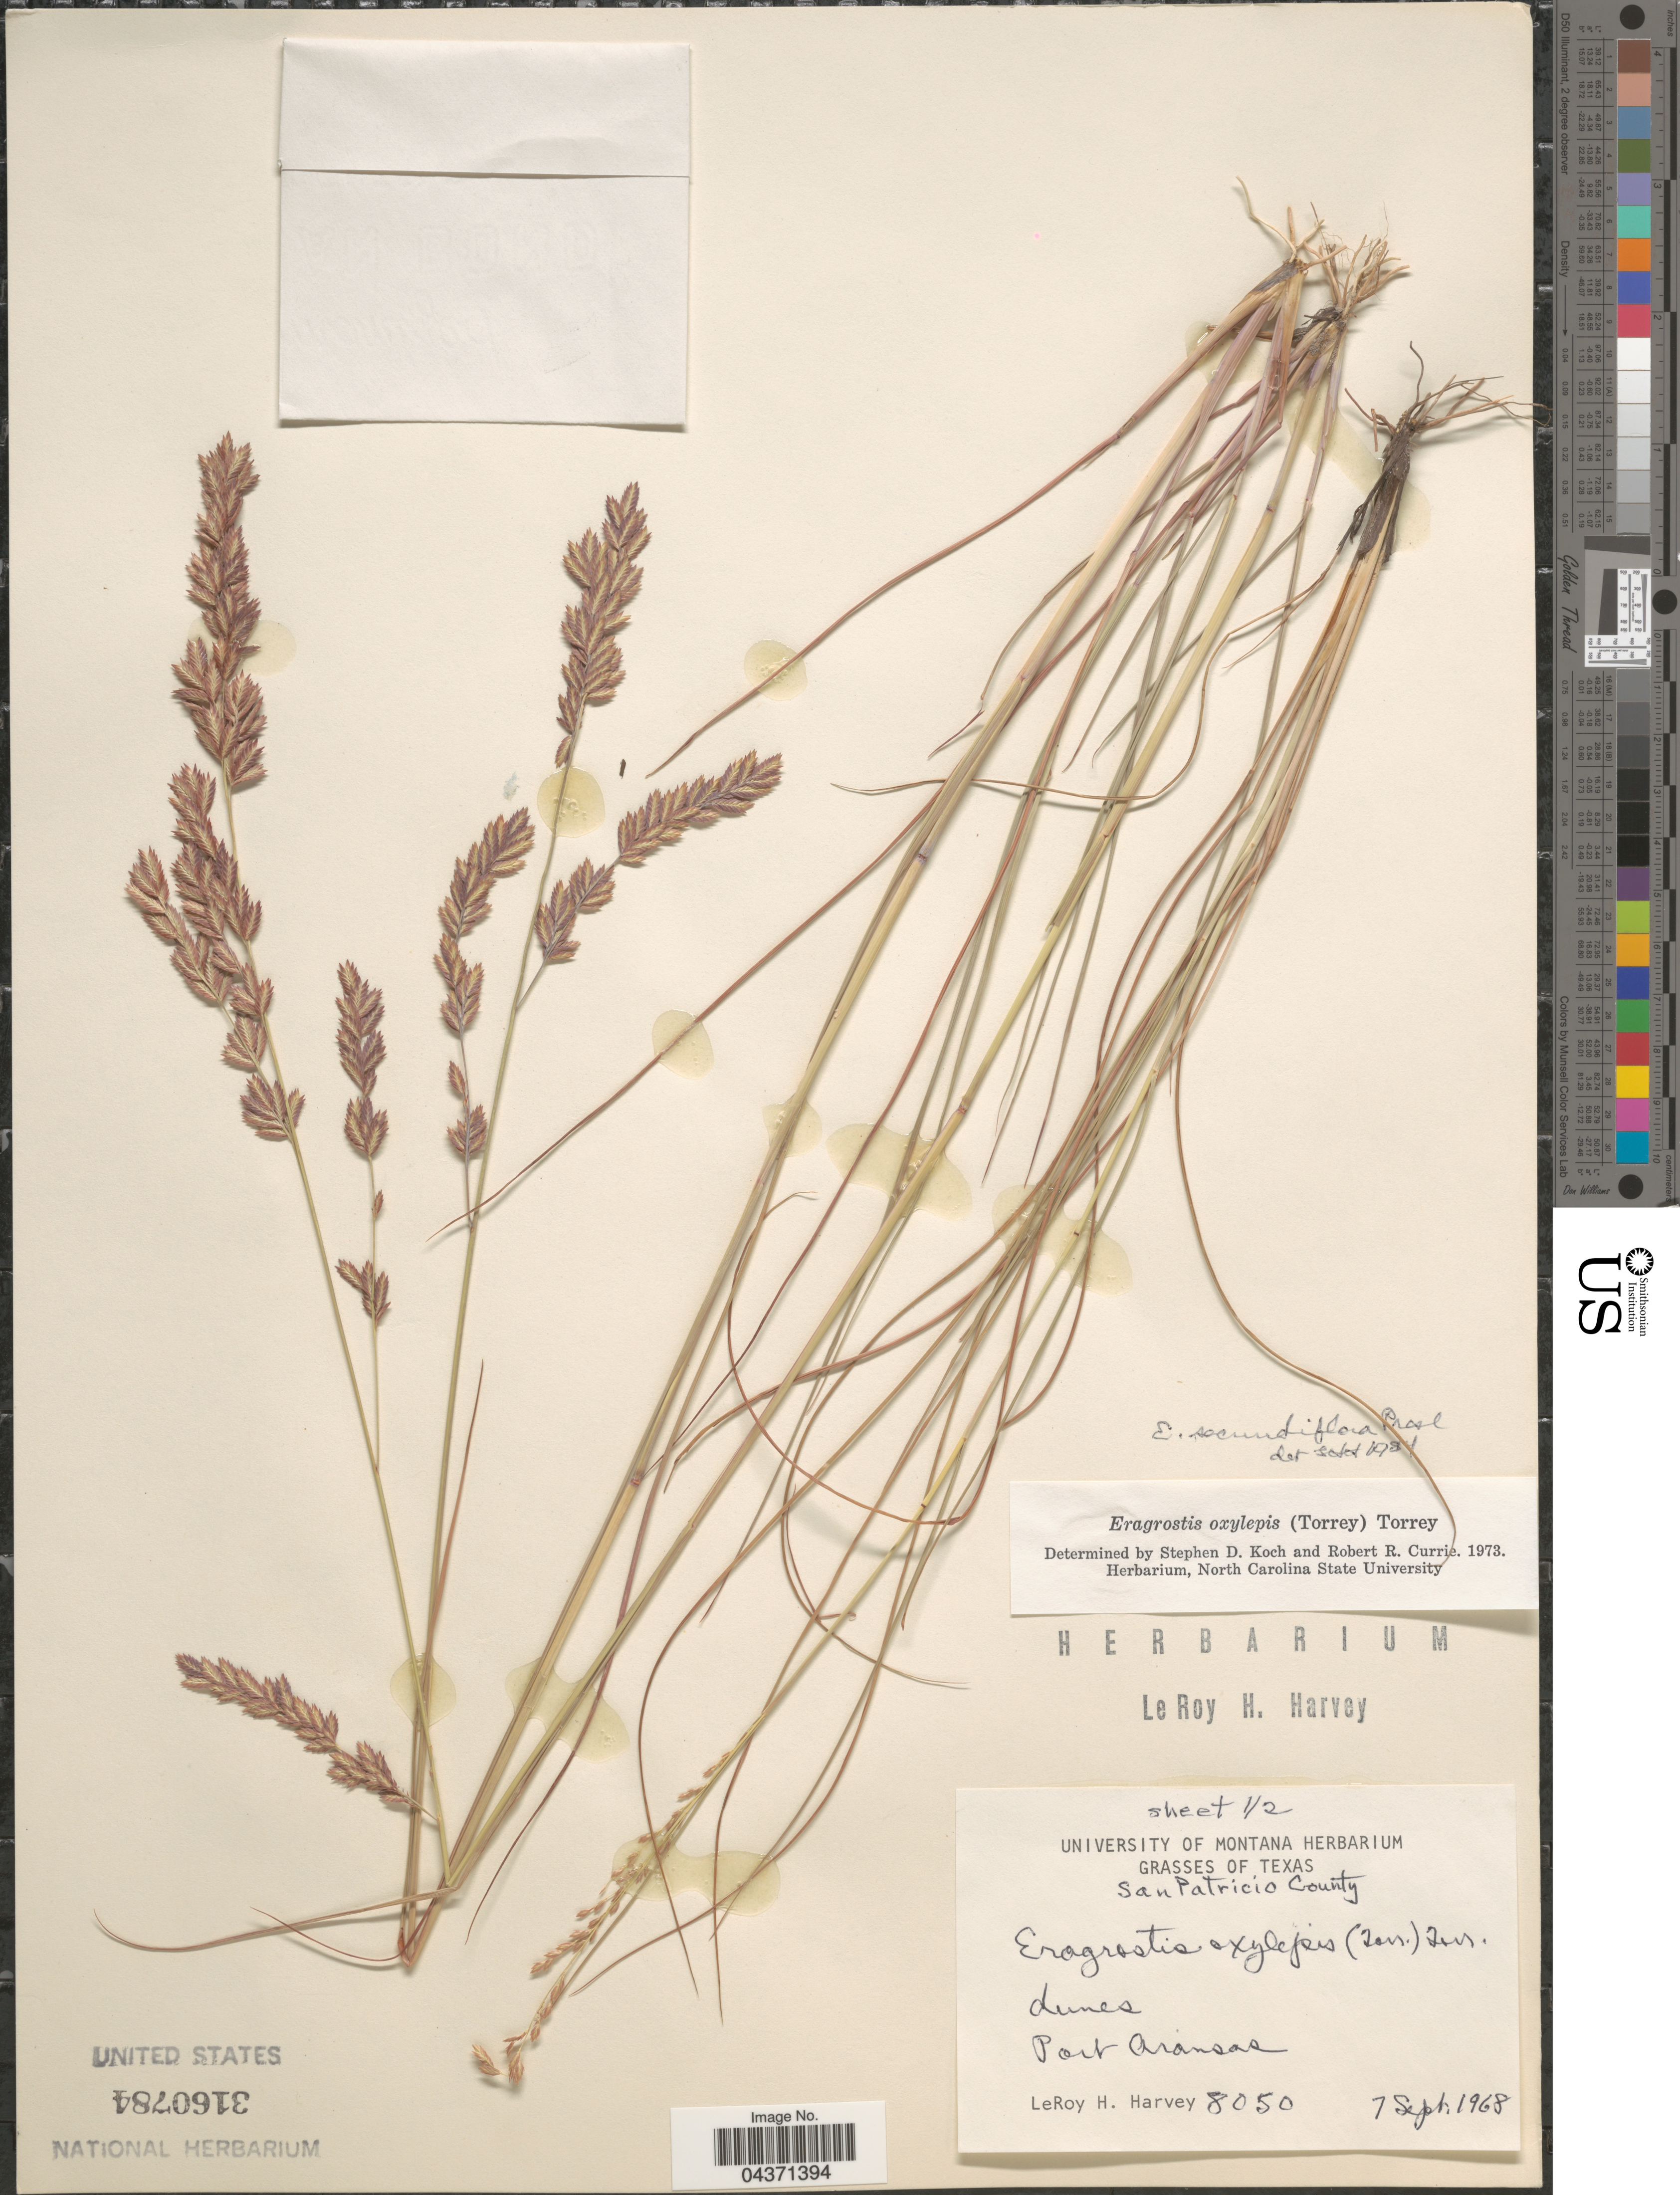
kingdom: Plantae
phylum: Tracheophyta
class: Liliopsida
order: Poales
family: Poaceae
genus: Eragrostis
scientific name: Eragrostis secundiflora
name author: J. Presl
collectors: L. H. Harvey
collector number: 8050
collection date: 1968-09-07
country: United States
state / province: Texas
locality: San Patricio County. Port Aransas.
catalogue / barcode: US 3160784